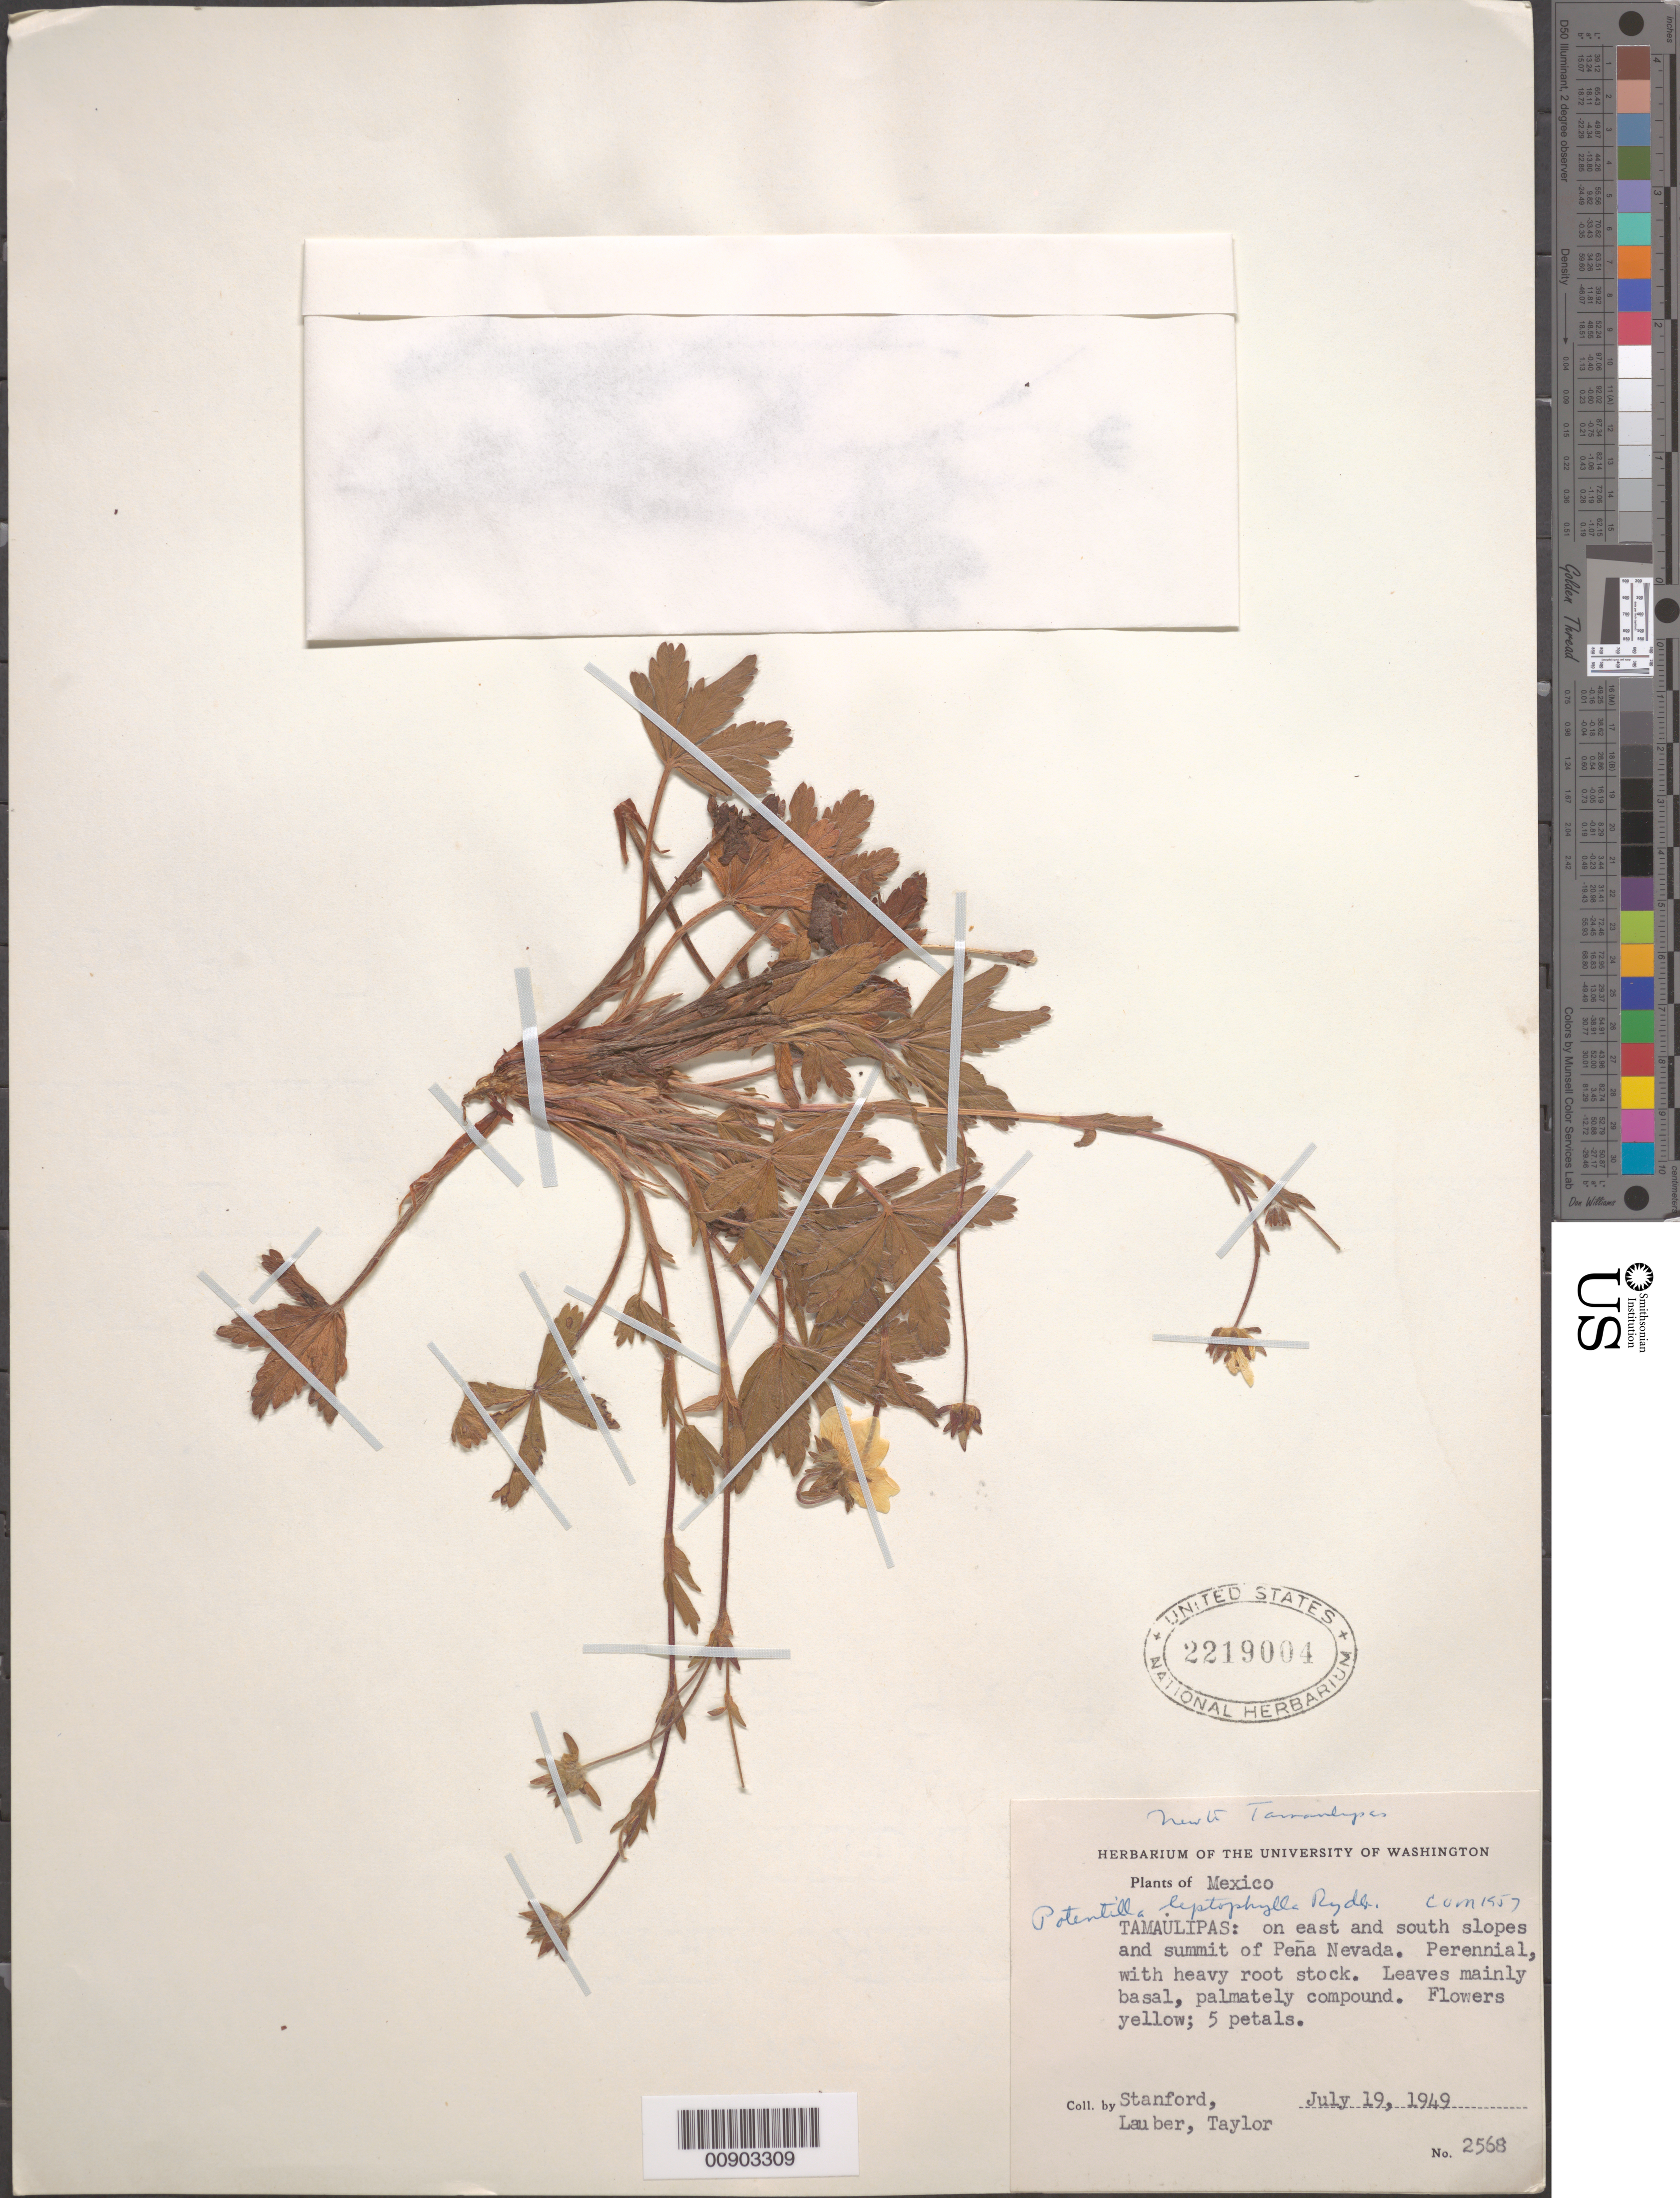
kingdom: Plantae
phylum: Tracheophyta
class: Magnoliopsida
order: Rosales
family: Rosaceae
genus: Potentilla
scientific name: Potentilla leptophylla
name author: Rydb.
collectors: -. Stanford, Lauber, -- & -- Taylor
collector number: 2568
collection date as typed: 19 Jul 1949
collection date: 1949-07-19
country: Mexico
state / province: Tamaulipas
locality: On SE slopes and summit of Peña Nevada, Tamaulipas.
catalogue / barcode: US 2219004